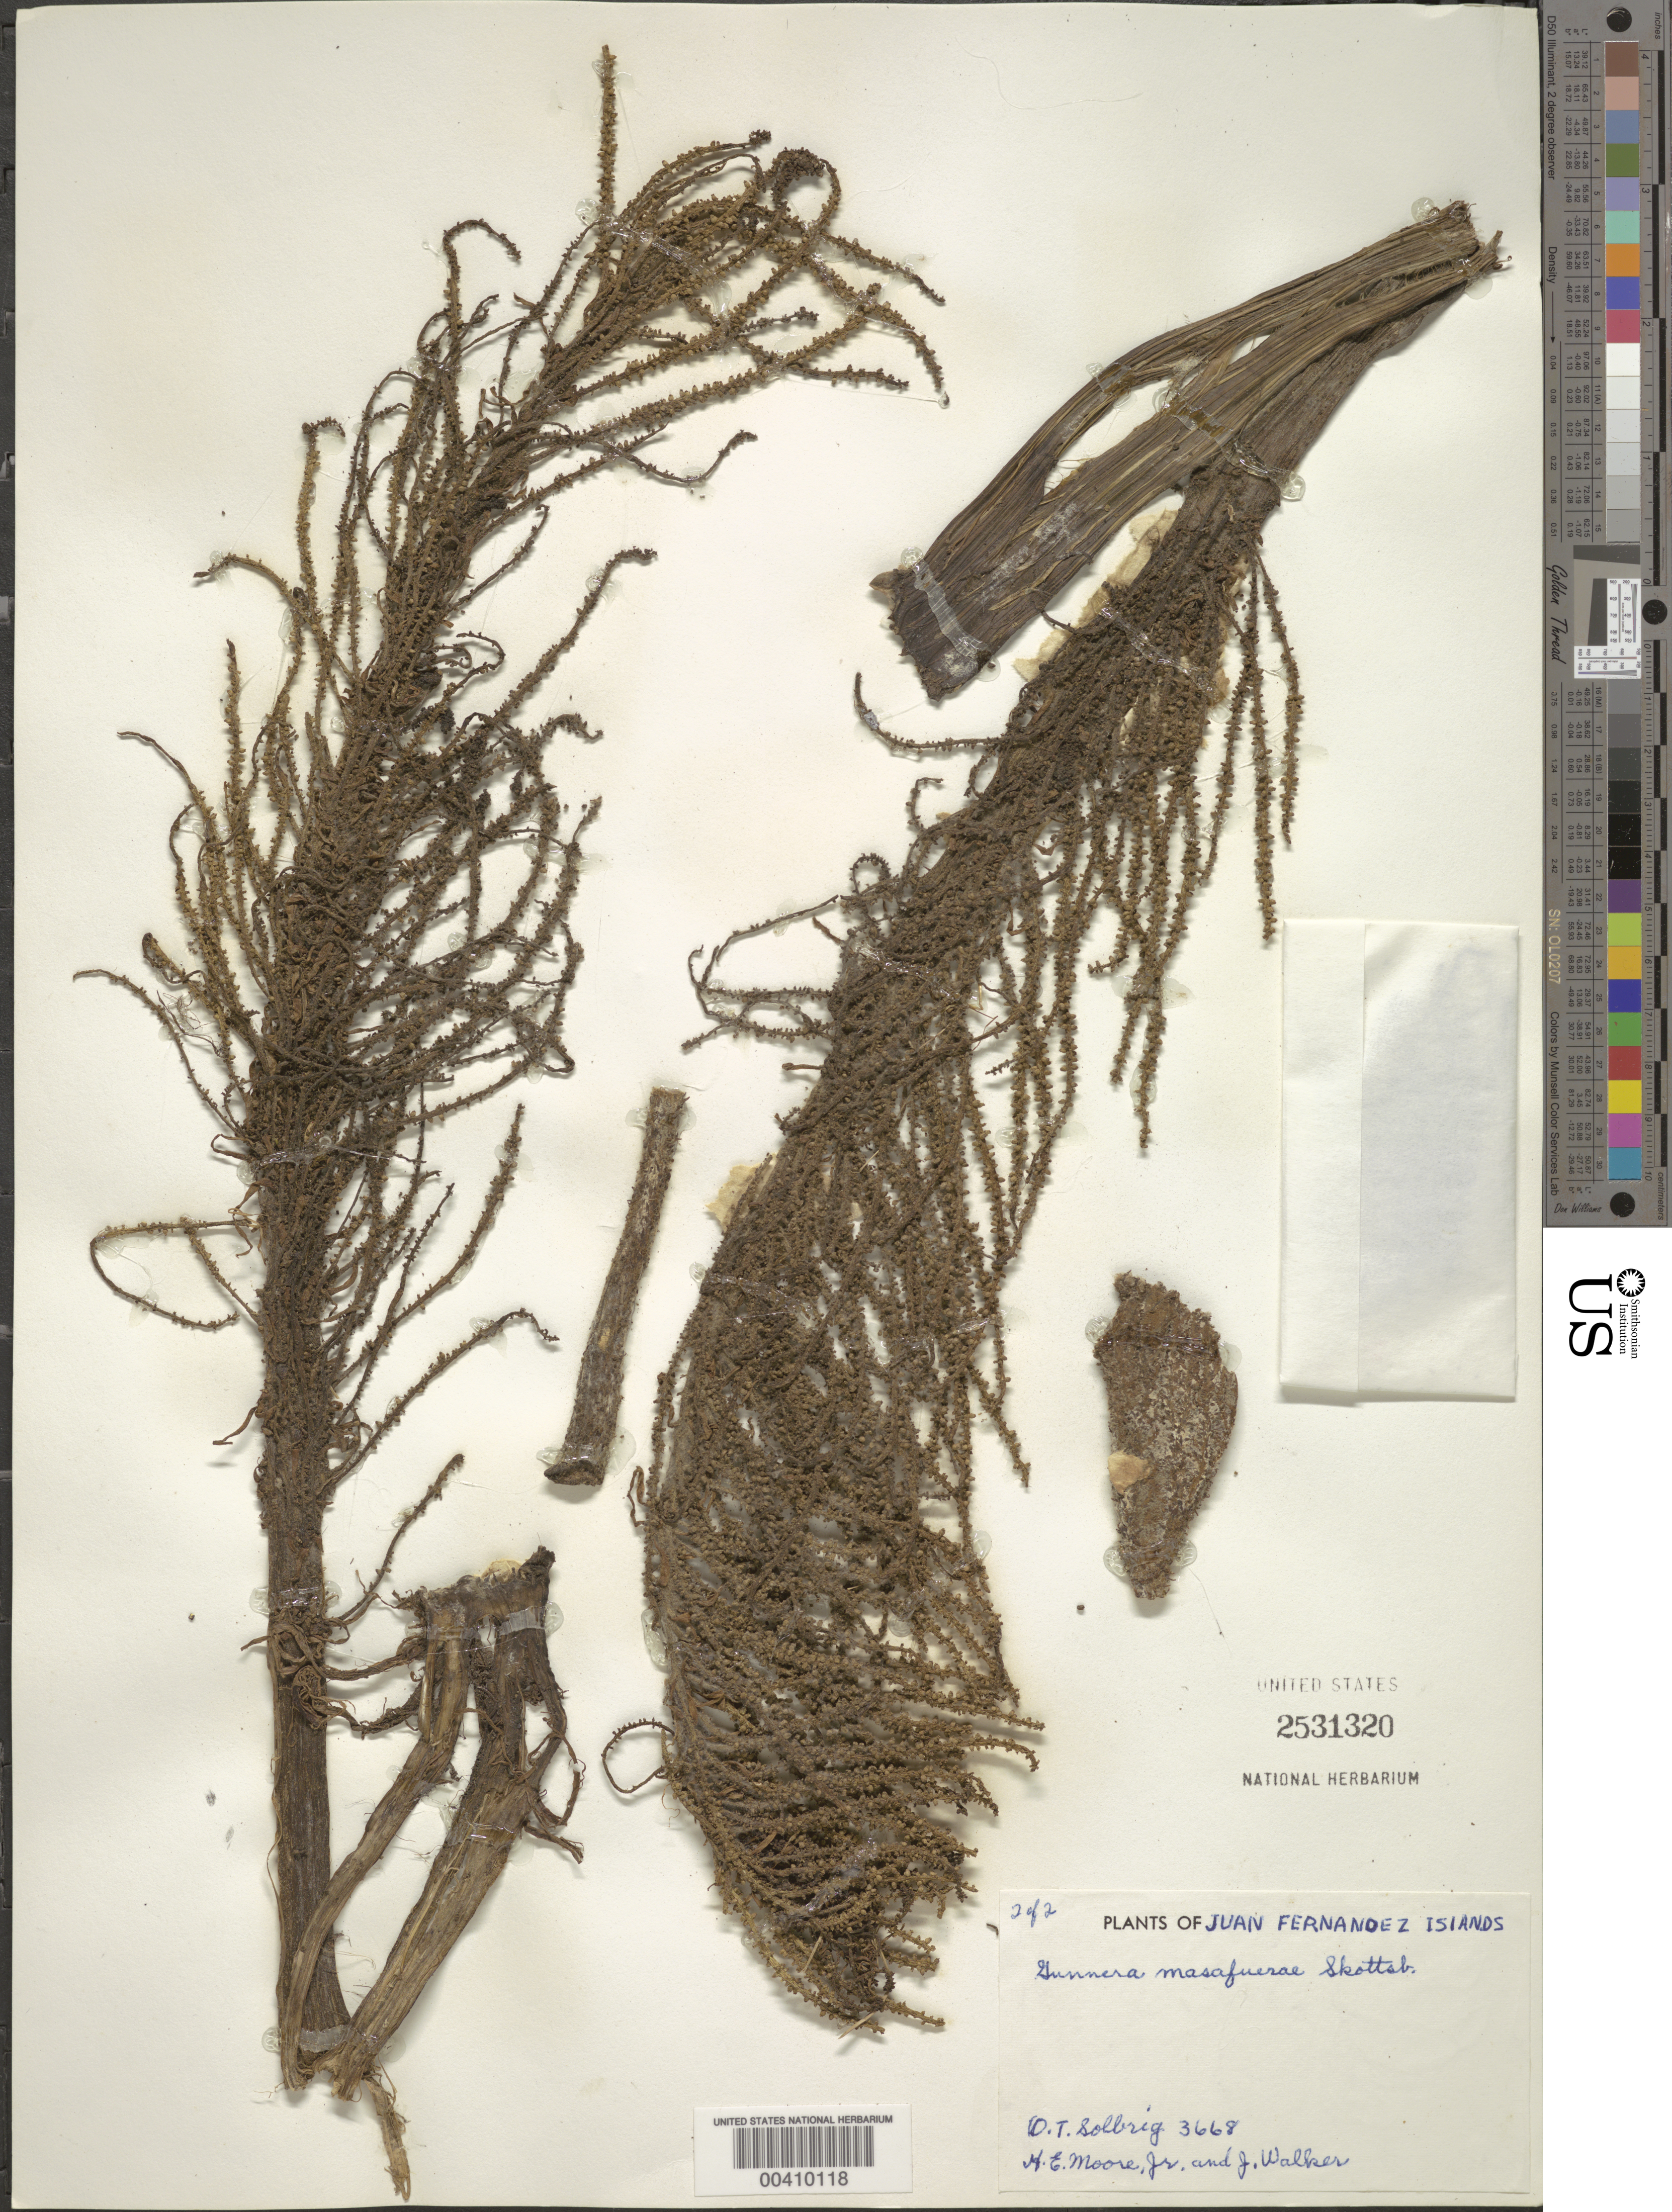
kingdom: Plantae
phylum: Tracheophyta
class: Magnoliopsida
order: Gunnerales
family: Gunneraceae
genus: Gunnera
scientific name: Gunnera masafuerae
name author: Skottsb.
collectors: O. T. Solbrig, H. E. Moore & J. Walker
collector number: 3668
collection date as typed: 27 Nov 1965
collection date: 1965-11-27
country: Chile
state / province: Valparaíso (V)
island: Isla Más Afuera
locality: Middle Casas Canyon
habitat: wet canyon bottom and walls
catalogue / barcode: US 2531320